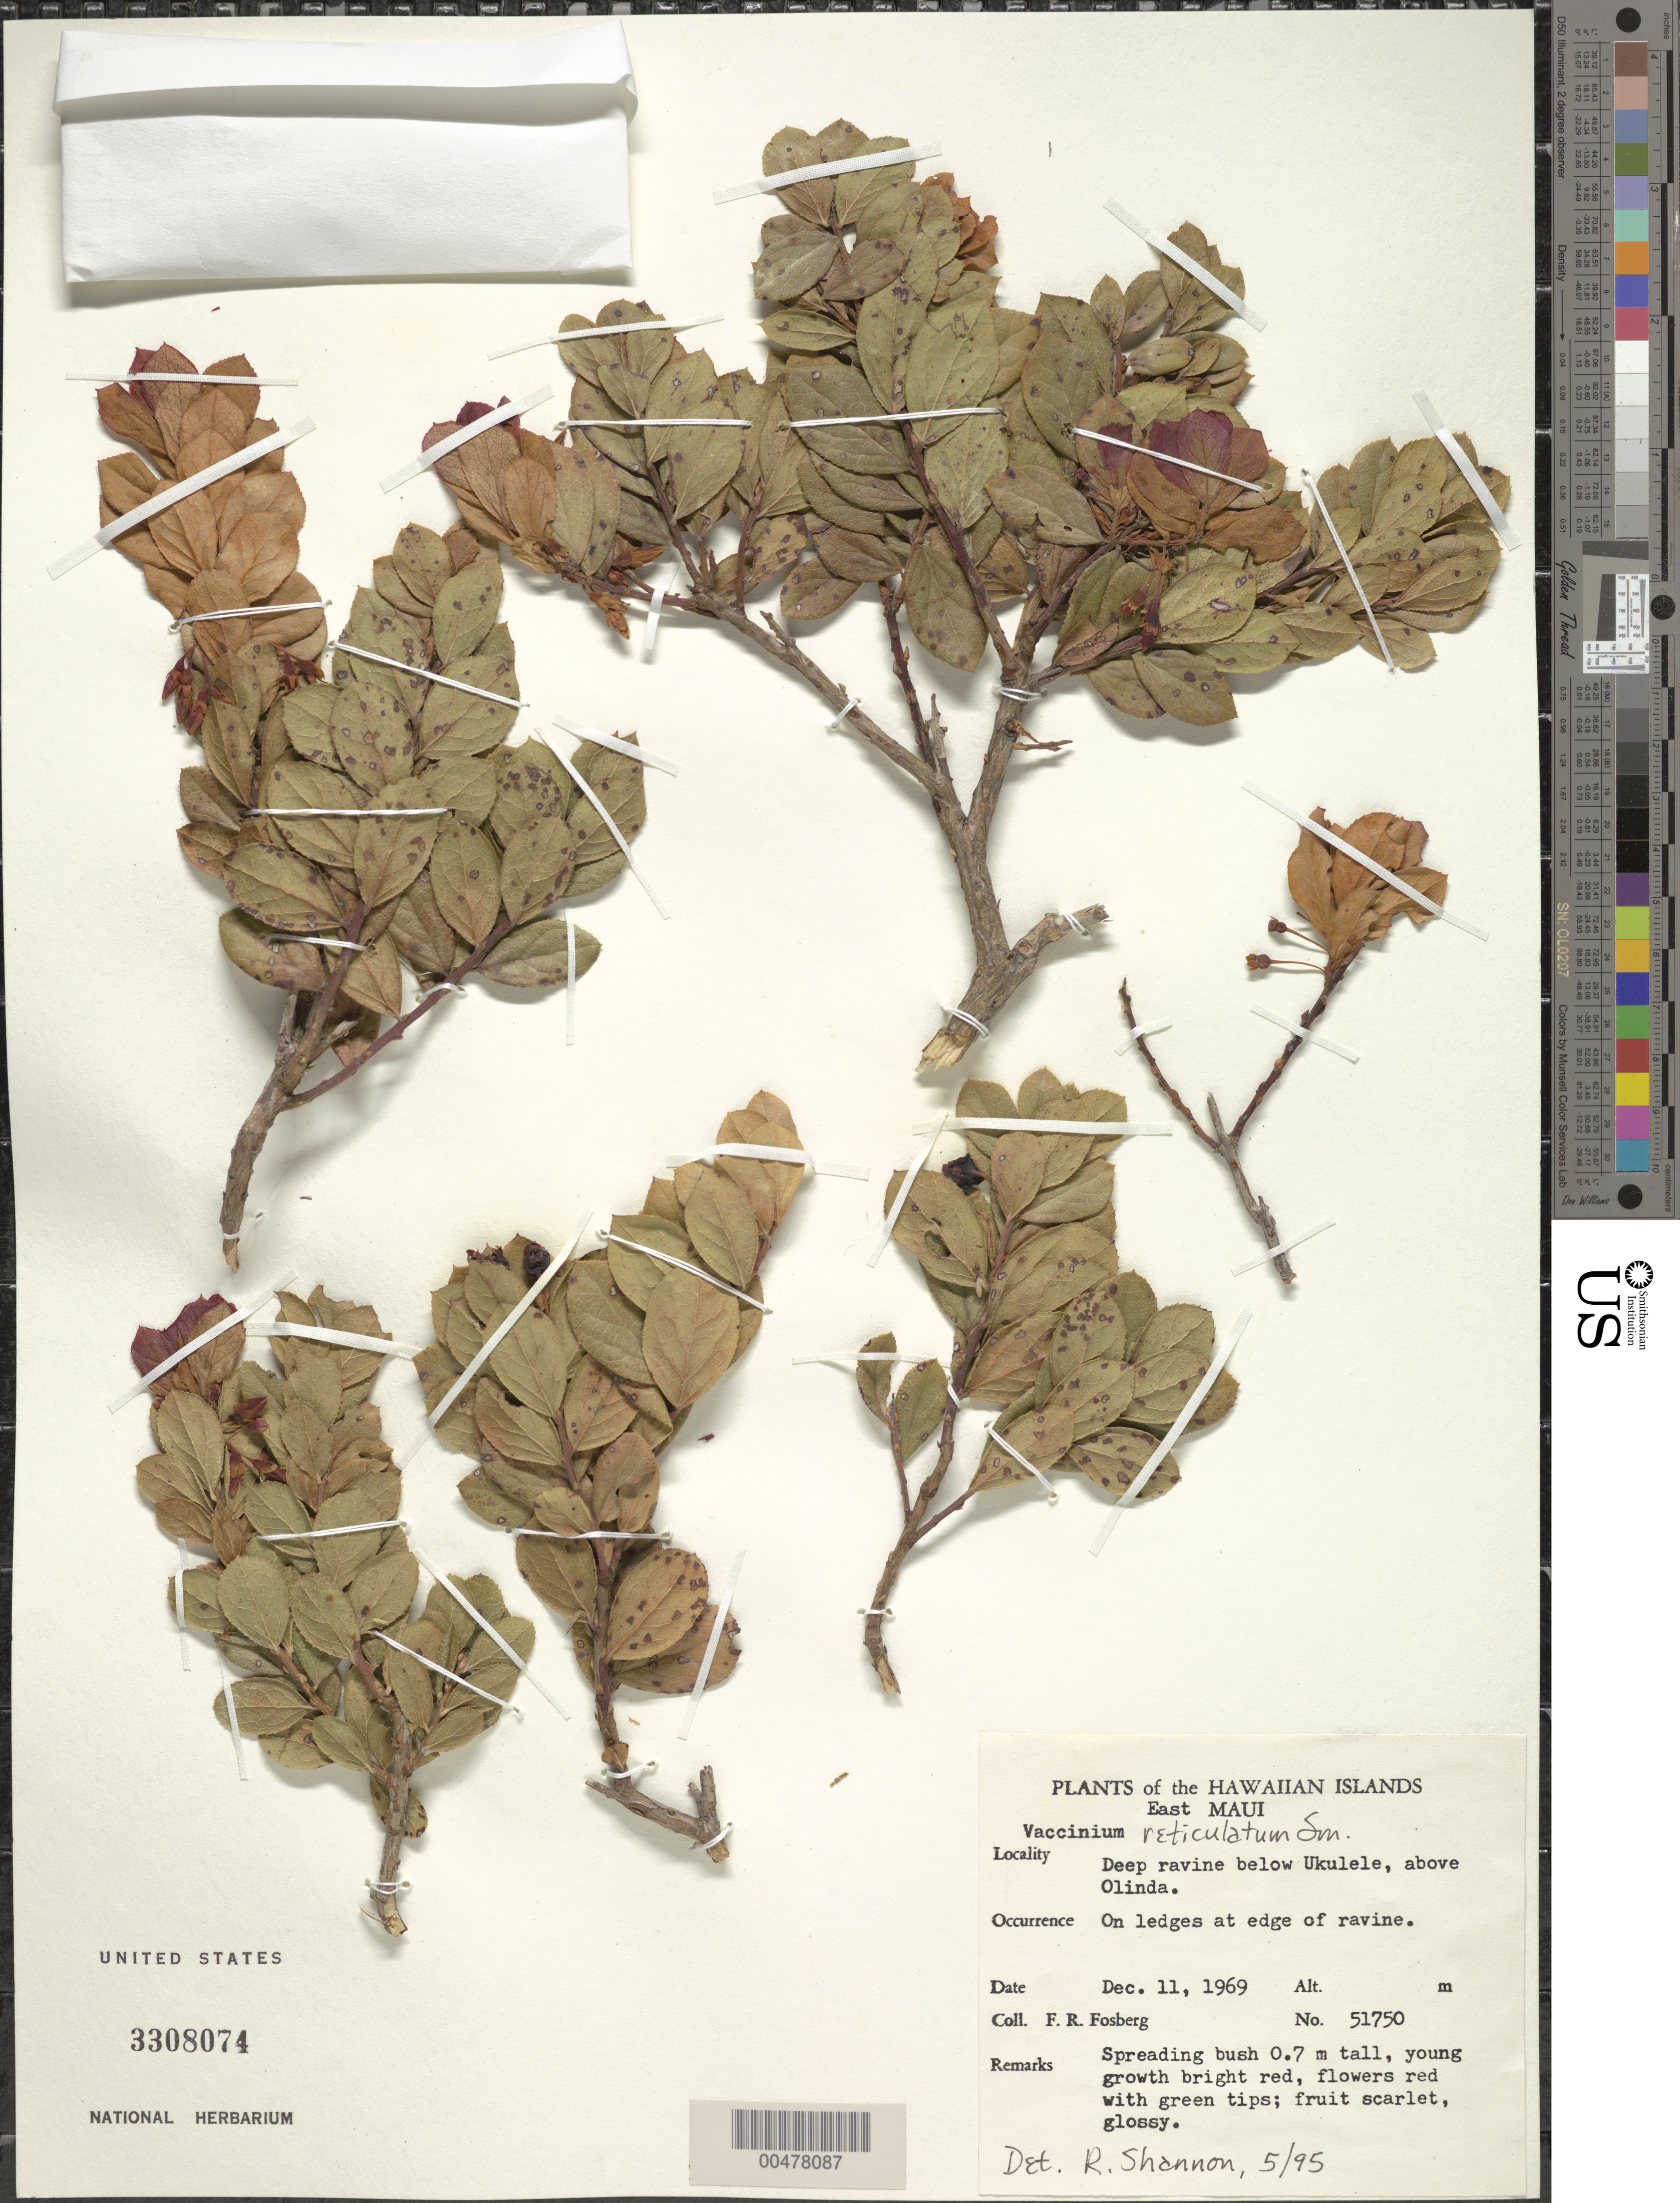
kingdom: Plantae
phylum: Tracheophyta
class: Magnoliopsida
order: Ericales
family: Ericaceae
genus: Vaccinium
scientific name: Vaccinium reticulatum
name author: Sm.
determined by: Shannon, R.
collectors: F. R. Fosberg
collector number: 51750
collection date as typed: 11 Dec 1969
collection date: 1969-12-11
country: United States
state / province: Hawaii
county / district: Maui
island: Maui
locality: E Maui, below Ukulele, above Olinda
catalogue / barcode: US 3308074